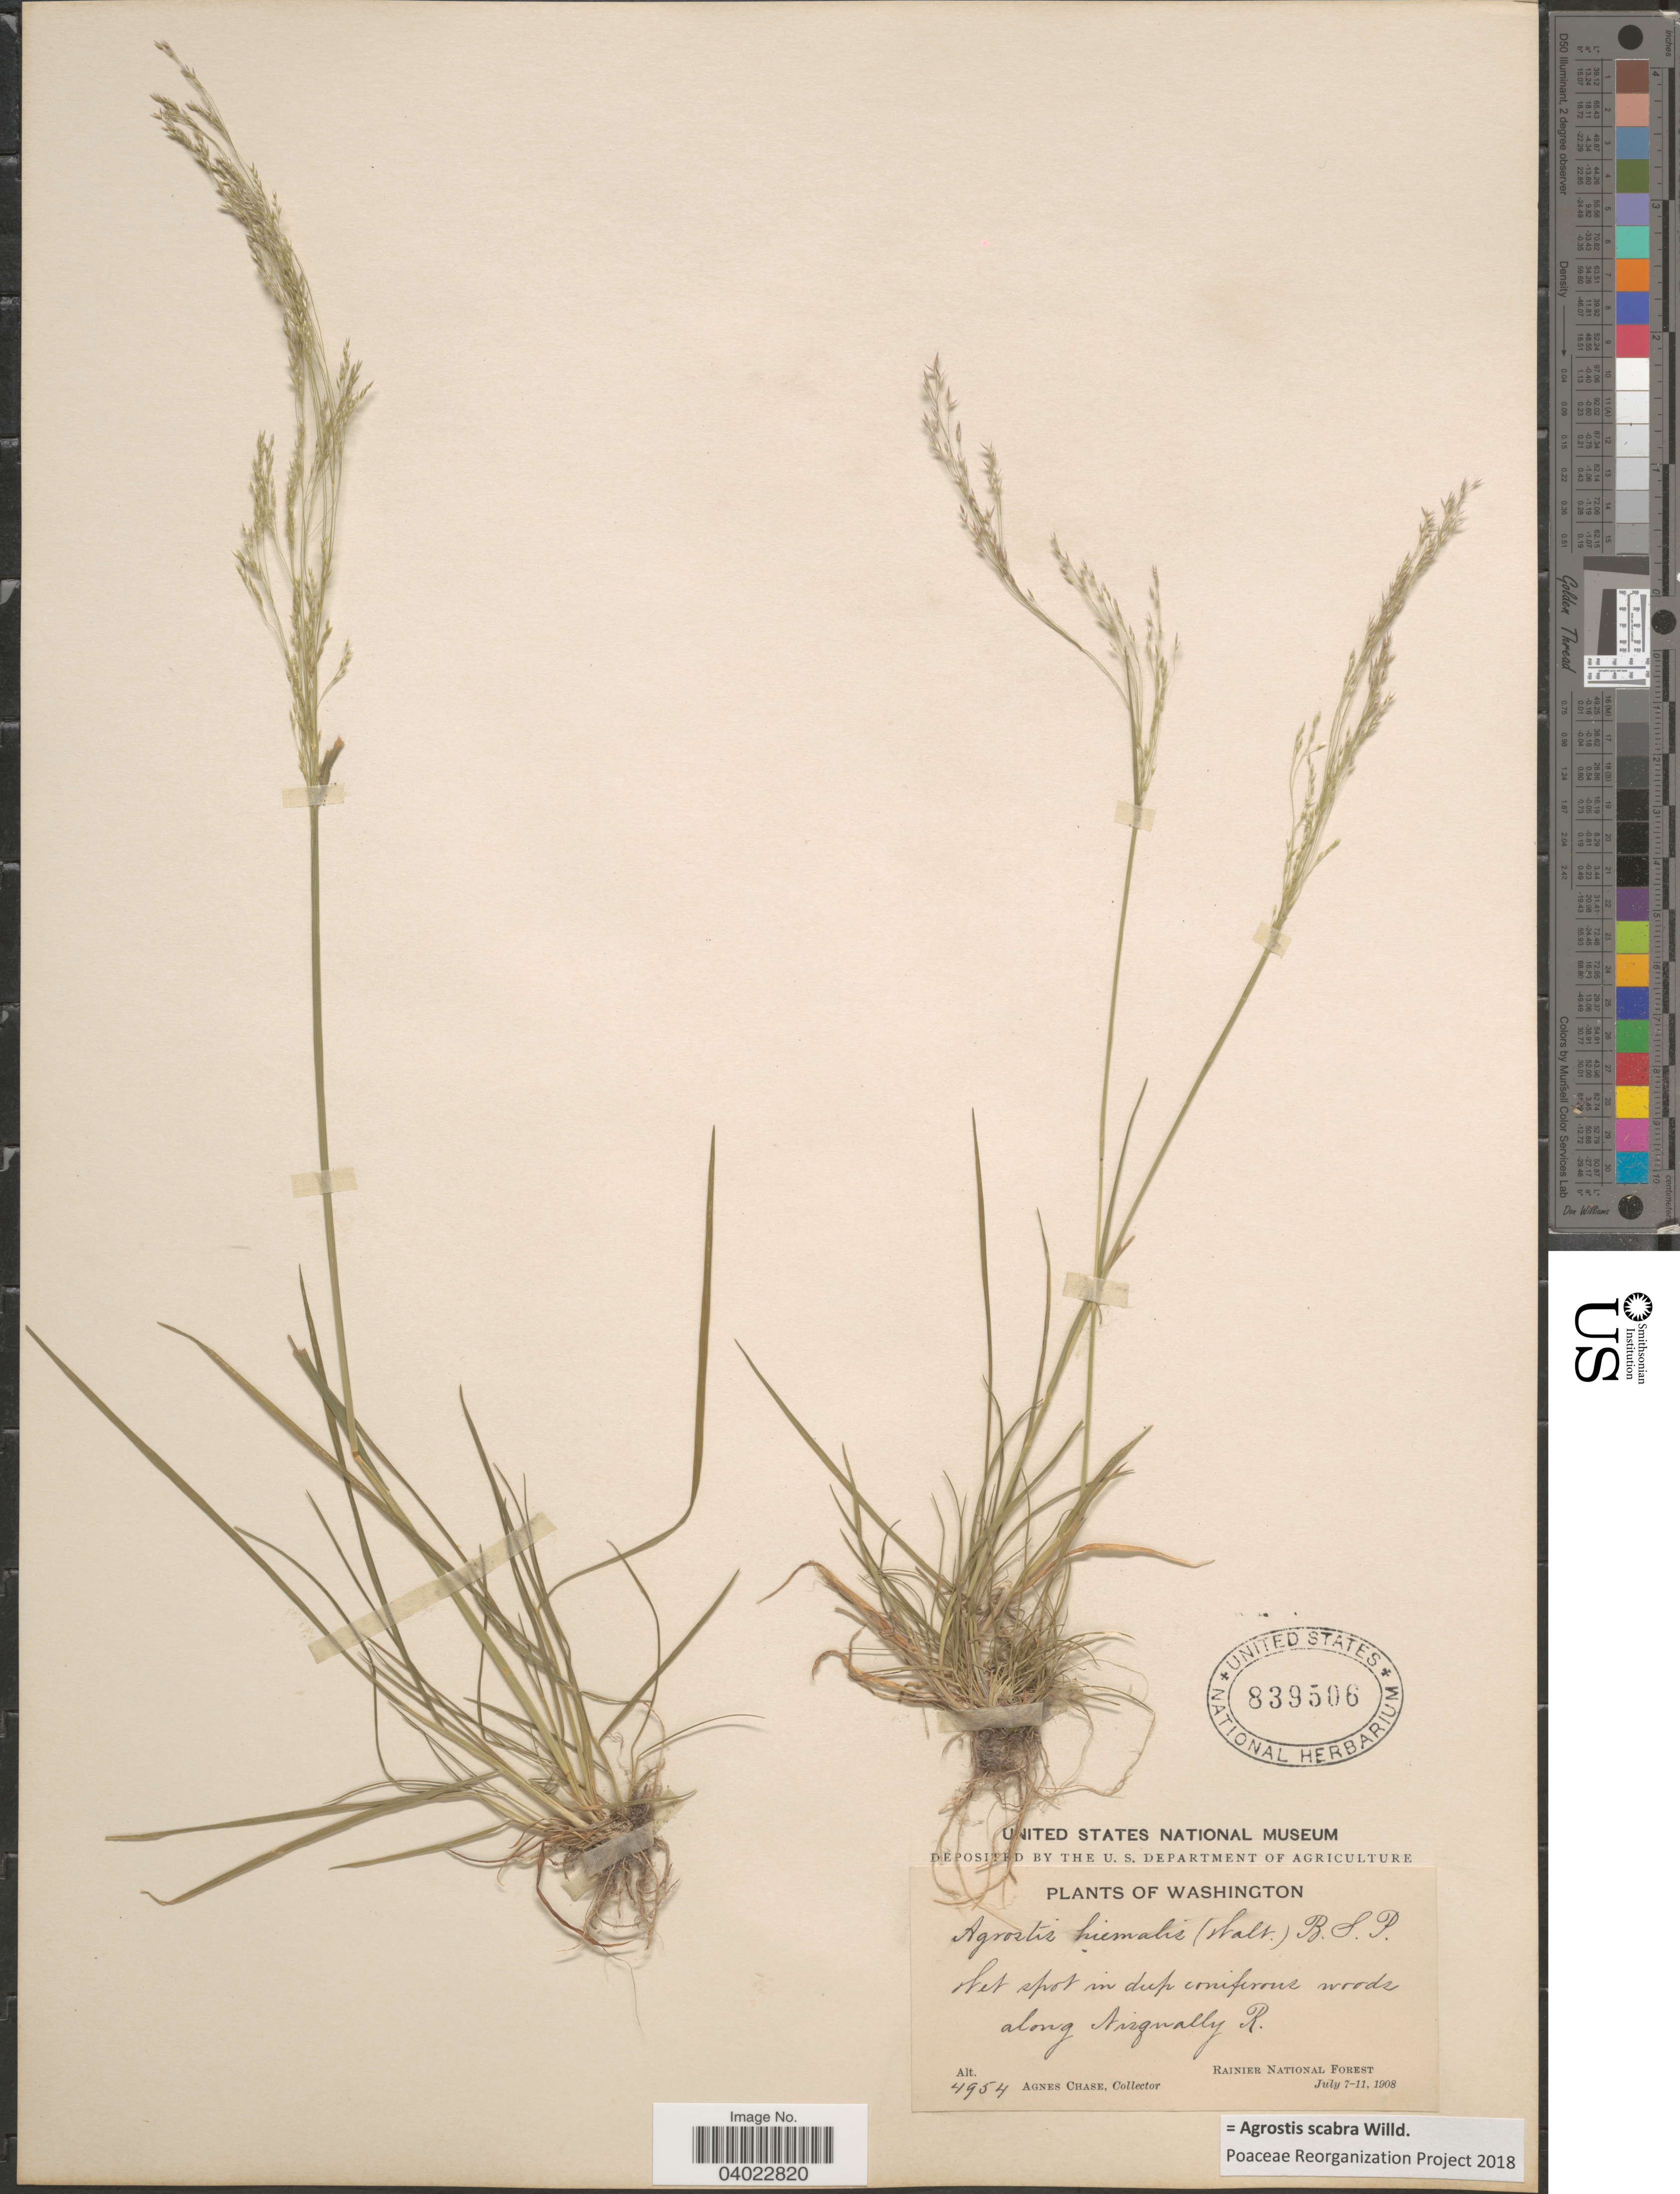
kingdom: Plantae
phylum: Tracheophyta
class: Liliopsida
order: Poales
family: Poaceae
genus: Agrostis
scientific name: Agrostis scabra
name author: Willd.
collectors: A. Chase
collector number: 4954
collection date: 1908-07-07/1908-07-11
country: United States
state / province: Washington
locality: Along Nizqually R. Rainier National Forest.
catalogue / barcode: US 839506